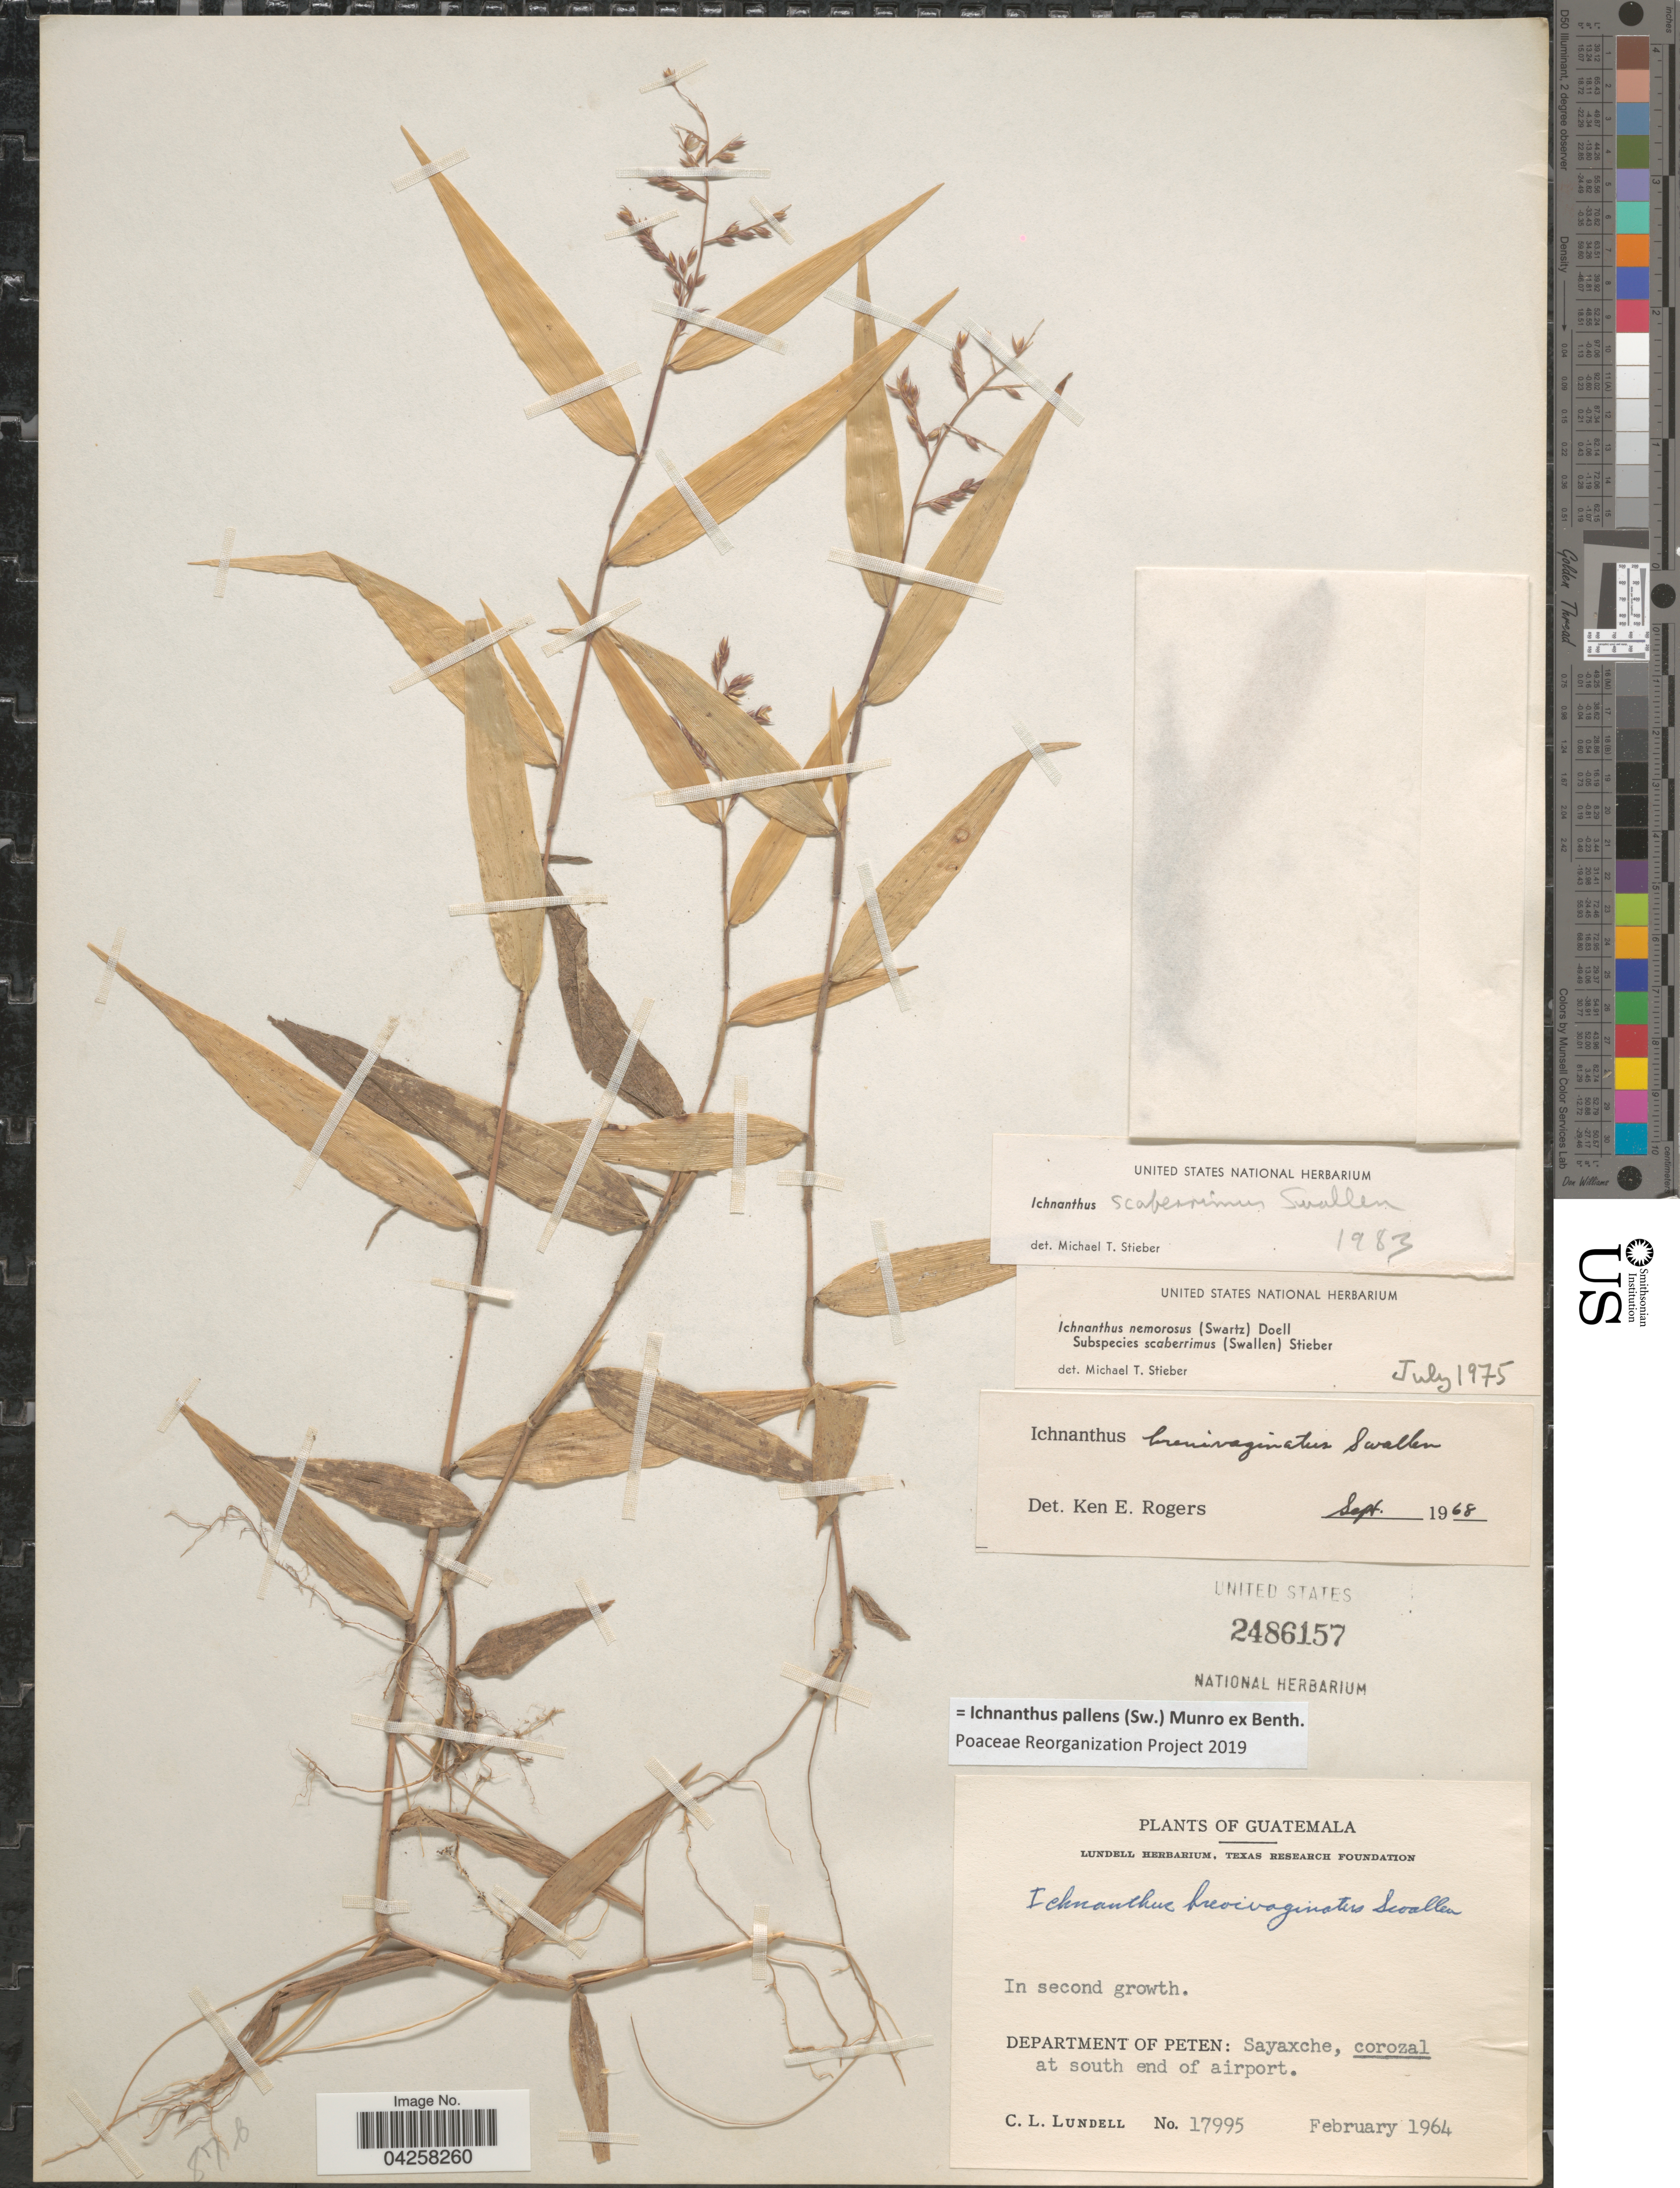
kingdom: Plantae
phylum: Tracheophyta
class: Liliopsida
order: Poales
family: Poaceae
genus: Ichnanthus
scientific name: Ichnanthus pallens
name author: (Sw.) Munro ex Benth.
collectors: C. L. Lundell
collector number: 17995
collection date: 1964-02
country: Guatemala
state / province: El Peten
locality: Department of Peten: Sayaxche, corozal at south end of airport.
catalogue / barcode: US 2486157